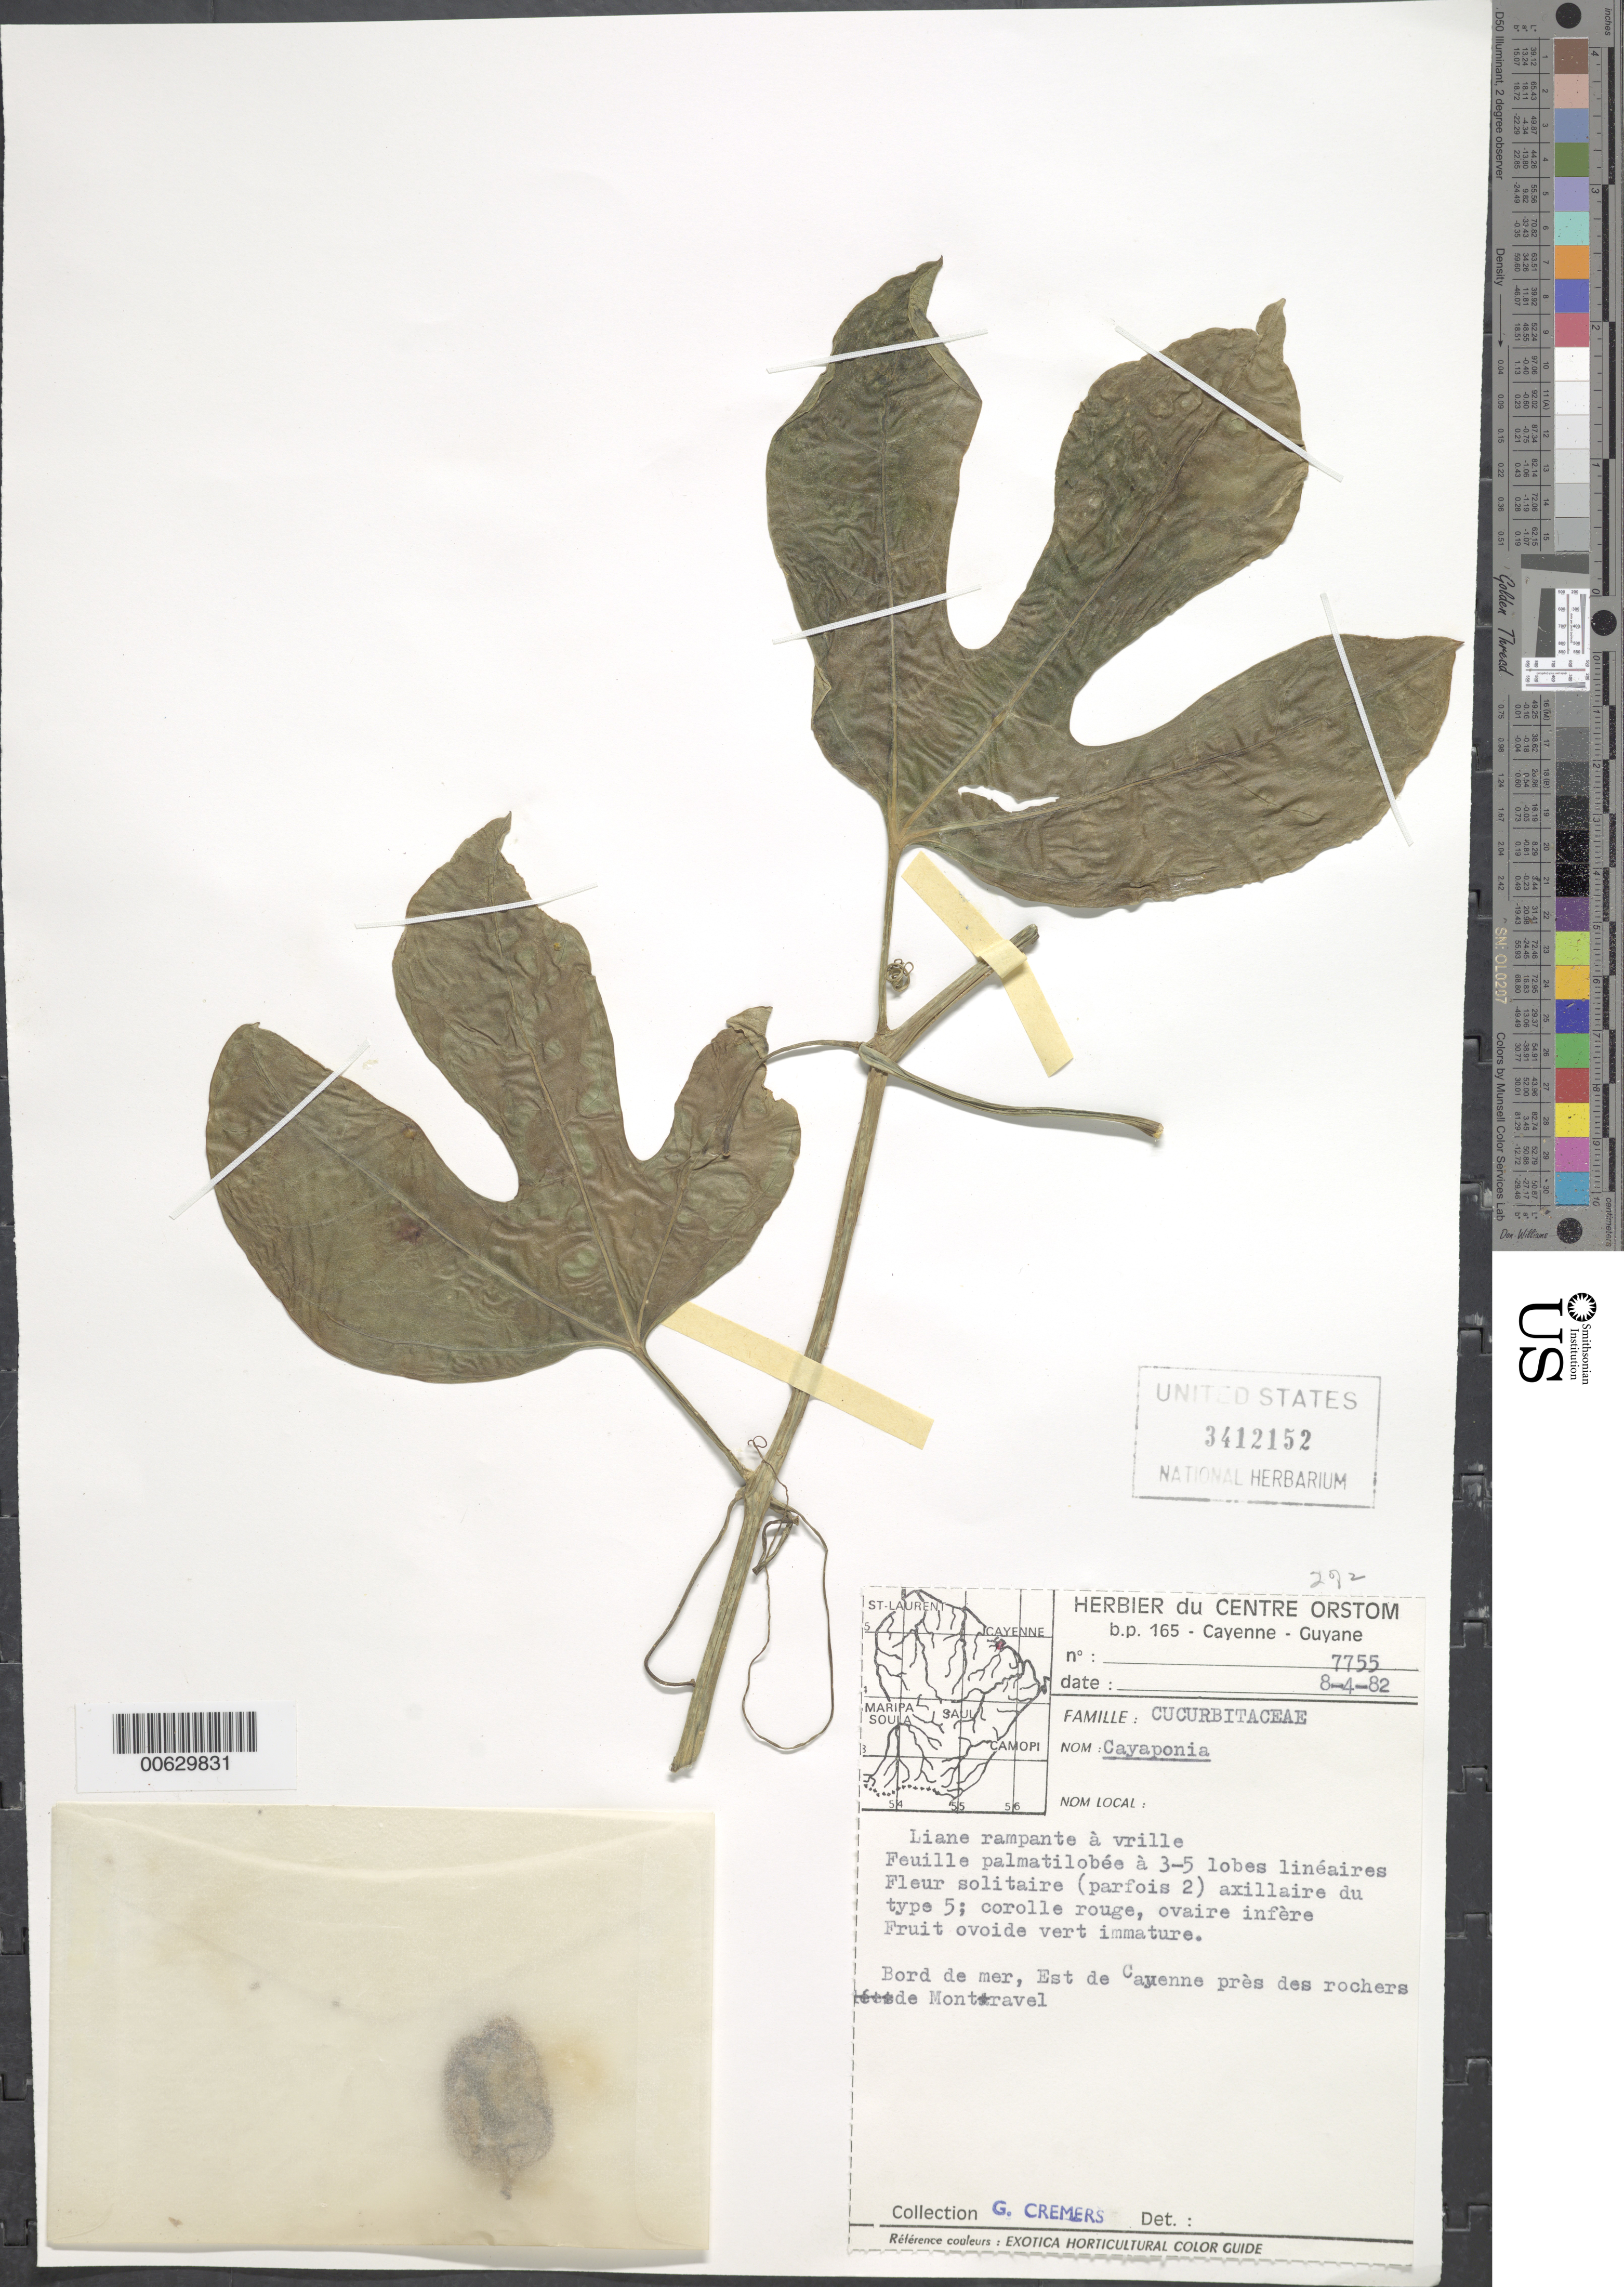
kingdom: Plantae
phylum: Tracheophyta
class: Magnoliopsida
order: Cucurbitales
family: Cucurbitaceae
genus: Psiguria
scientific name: Psiguria sp.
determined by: Nee, Michael H.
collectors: G. Cremers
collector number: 7755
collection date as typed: Transcribed d/m/y: 8/4/82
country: French Guiana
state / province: Cayenne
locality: Bord de mer, Est de Cayenne pres des rochers de Montravel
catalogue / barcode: US 3412152